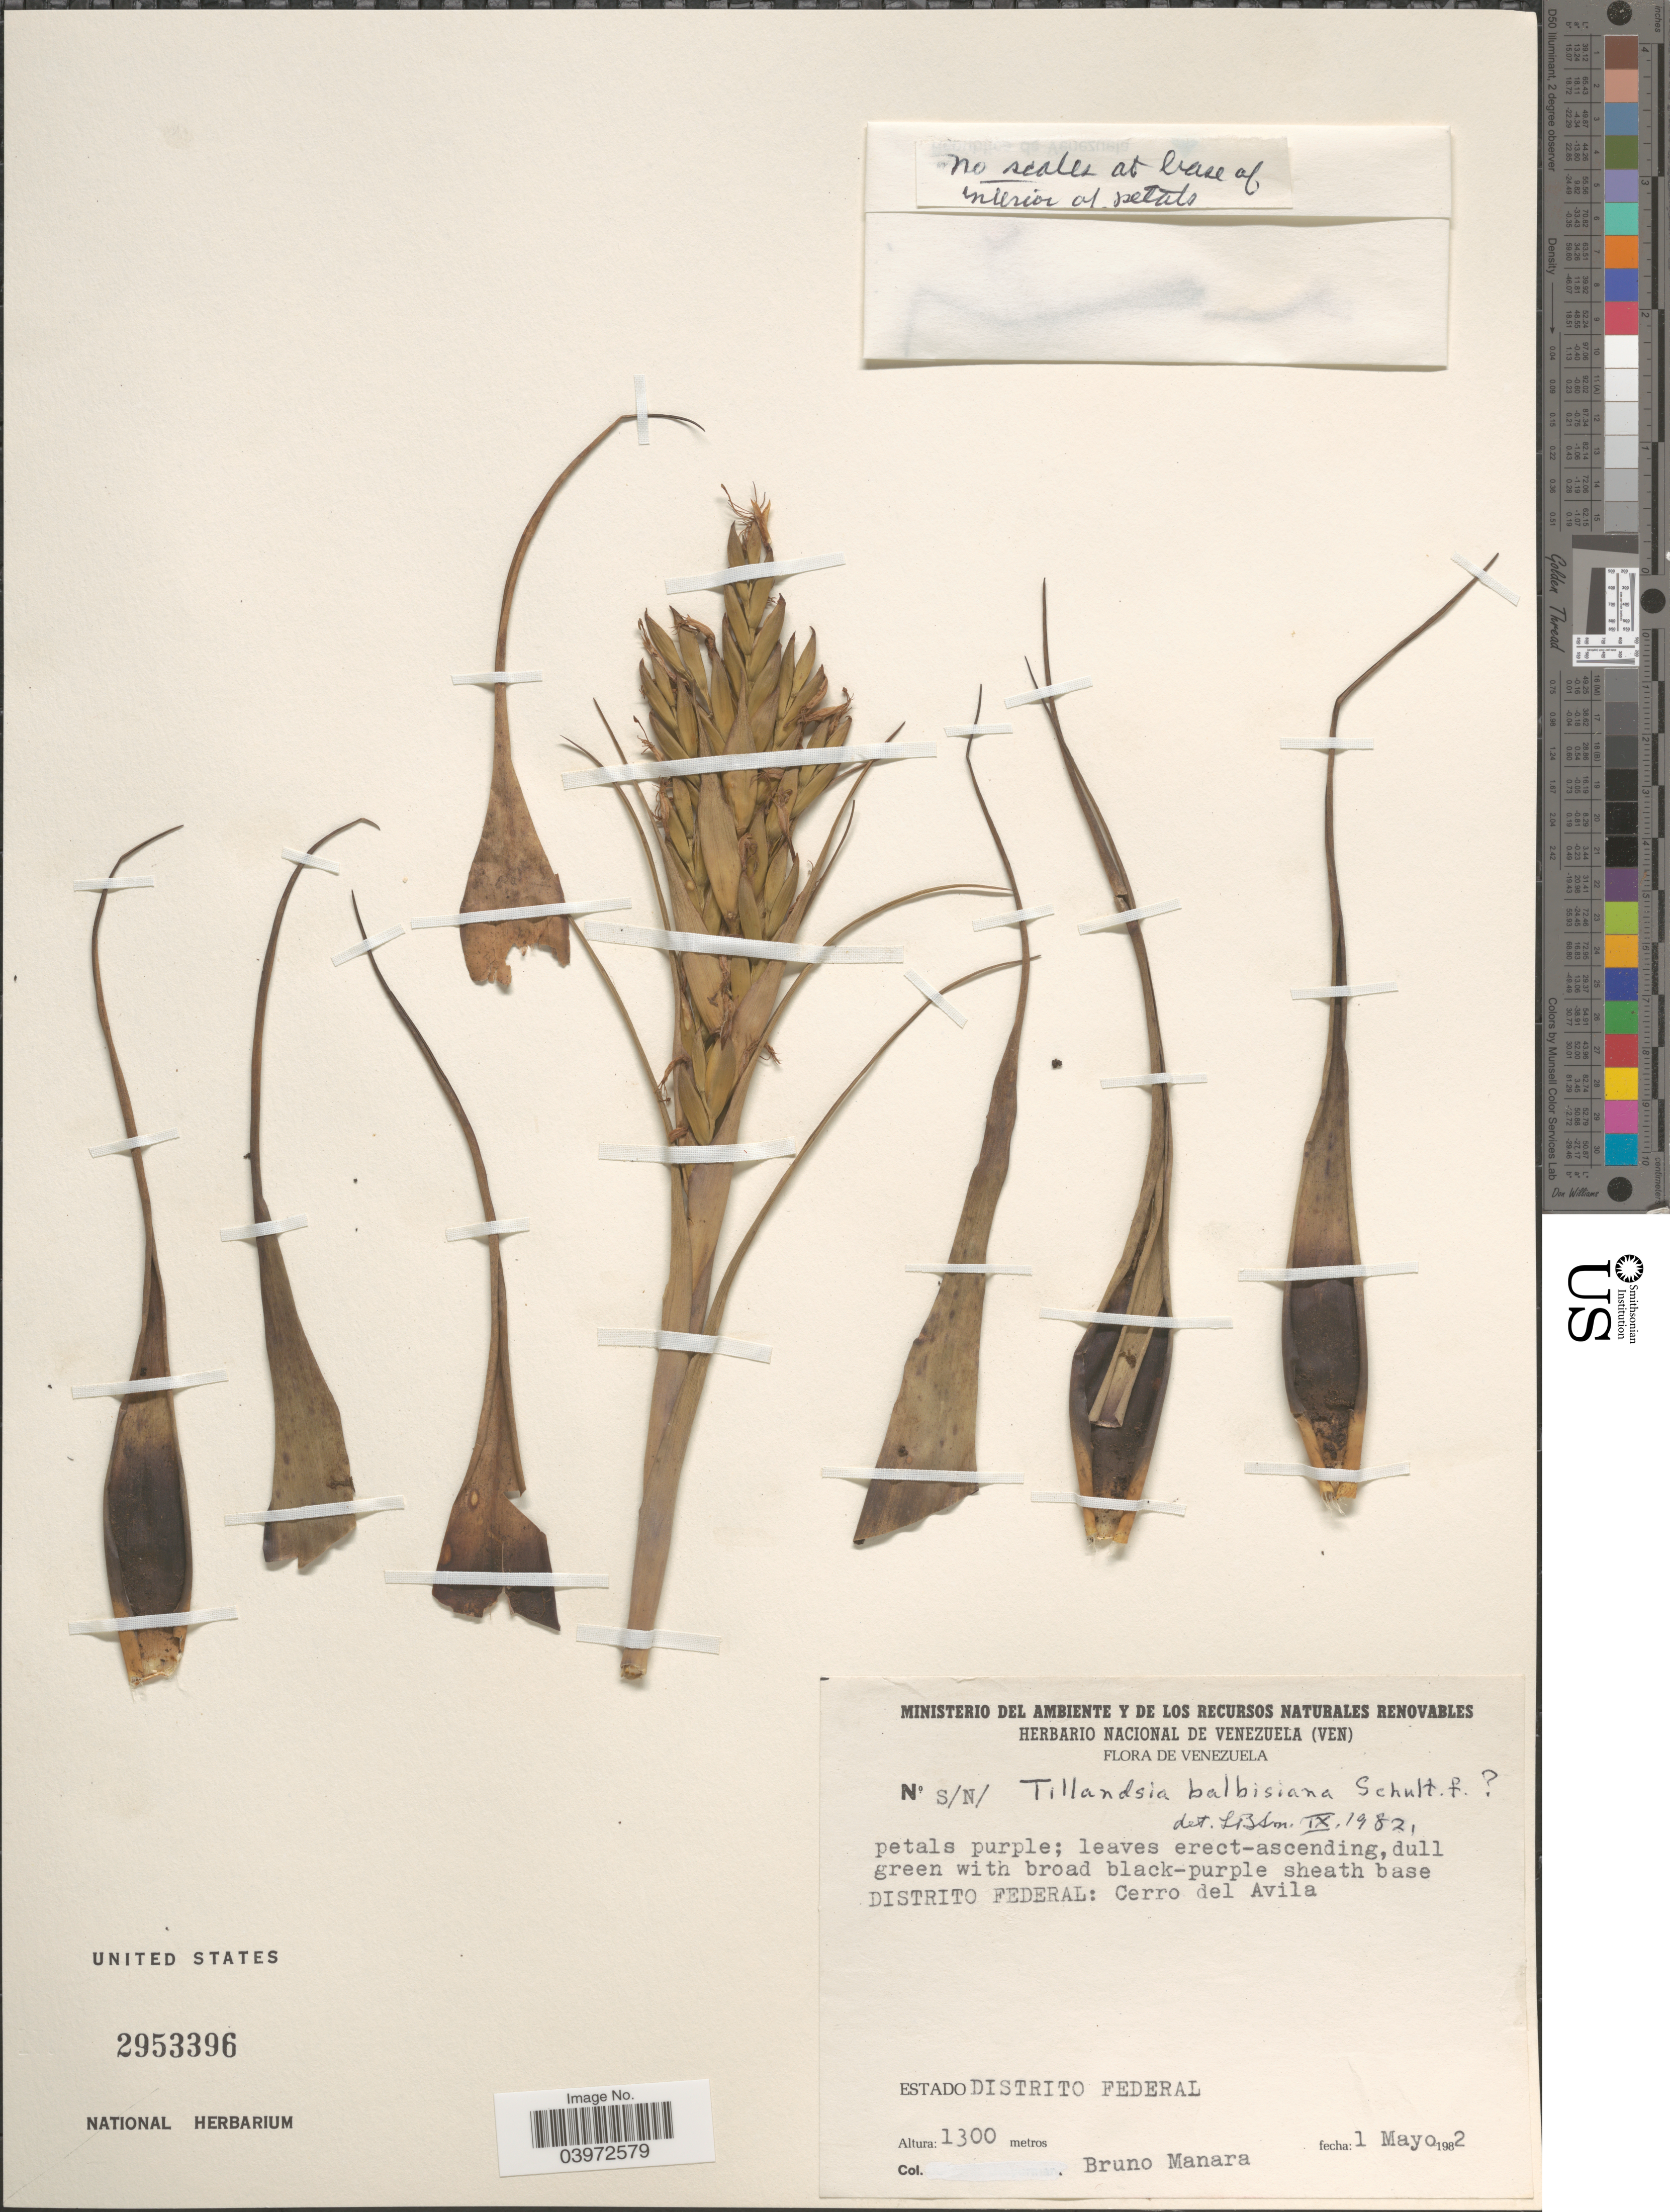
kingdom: Plantae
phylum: Tracheophyta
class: Liliopsida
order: Poales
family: Bromeliaceae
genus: Tillandsia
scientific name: Tillandsia balbisiana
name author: Schult. f.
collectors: B. Manara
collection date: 1982-05-01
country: Venezuela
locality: Estado Distrito Federal: Cerro del Avila.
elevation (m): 1300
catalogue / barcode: US 2953396